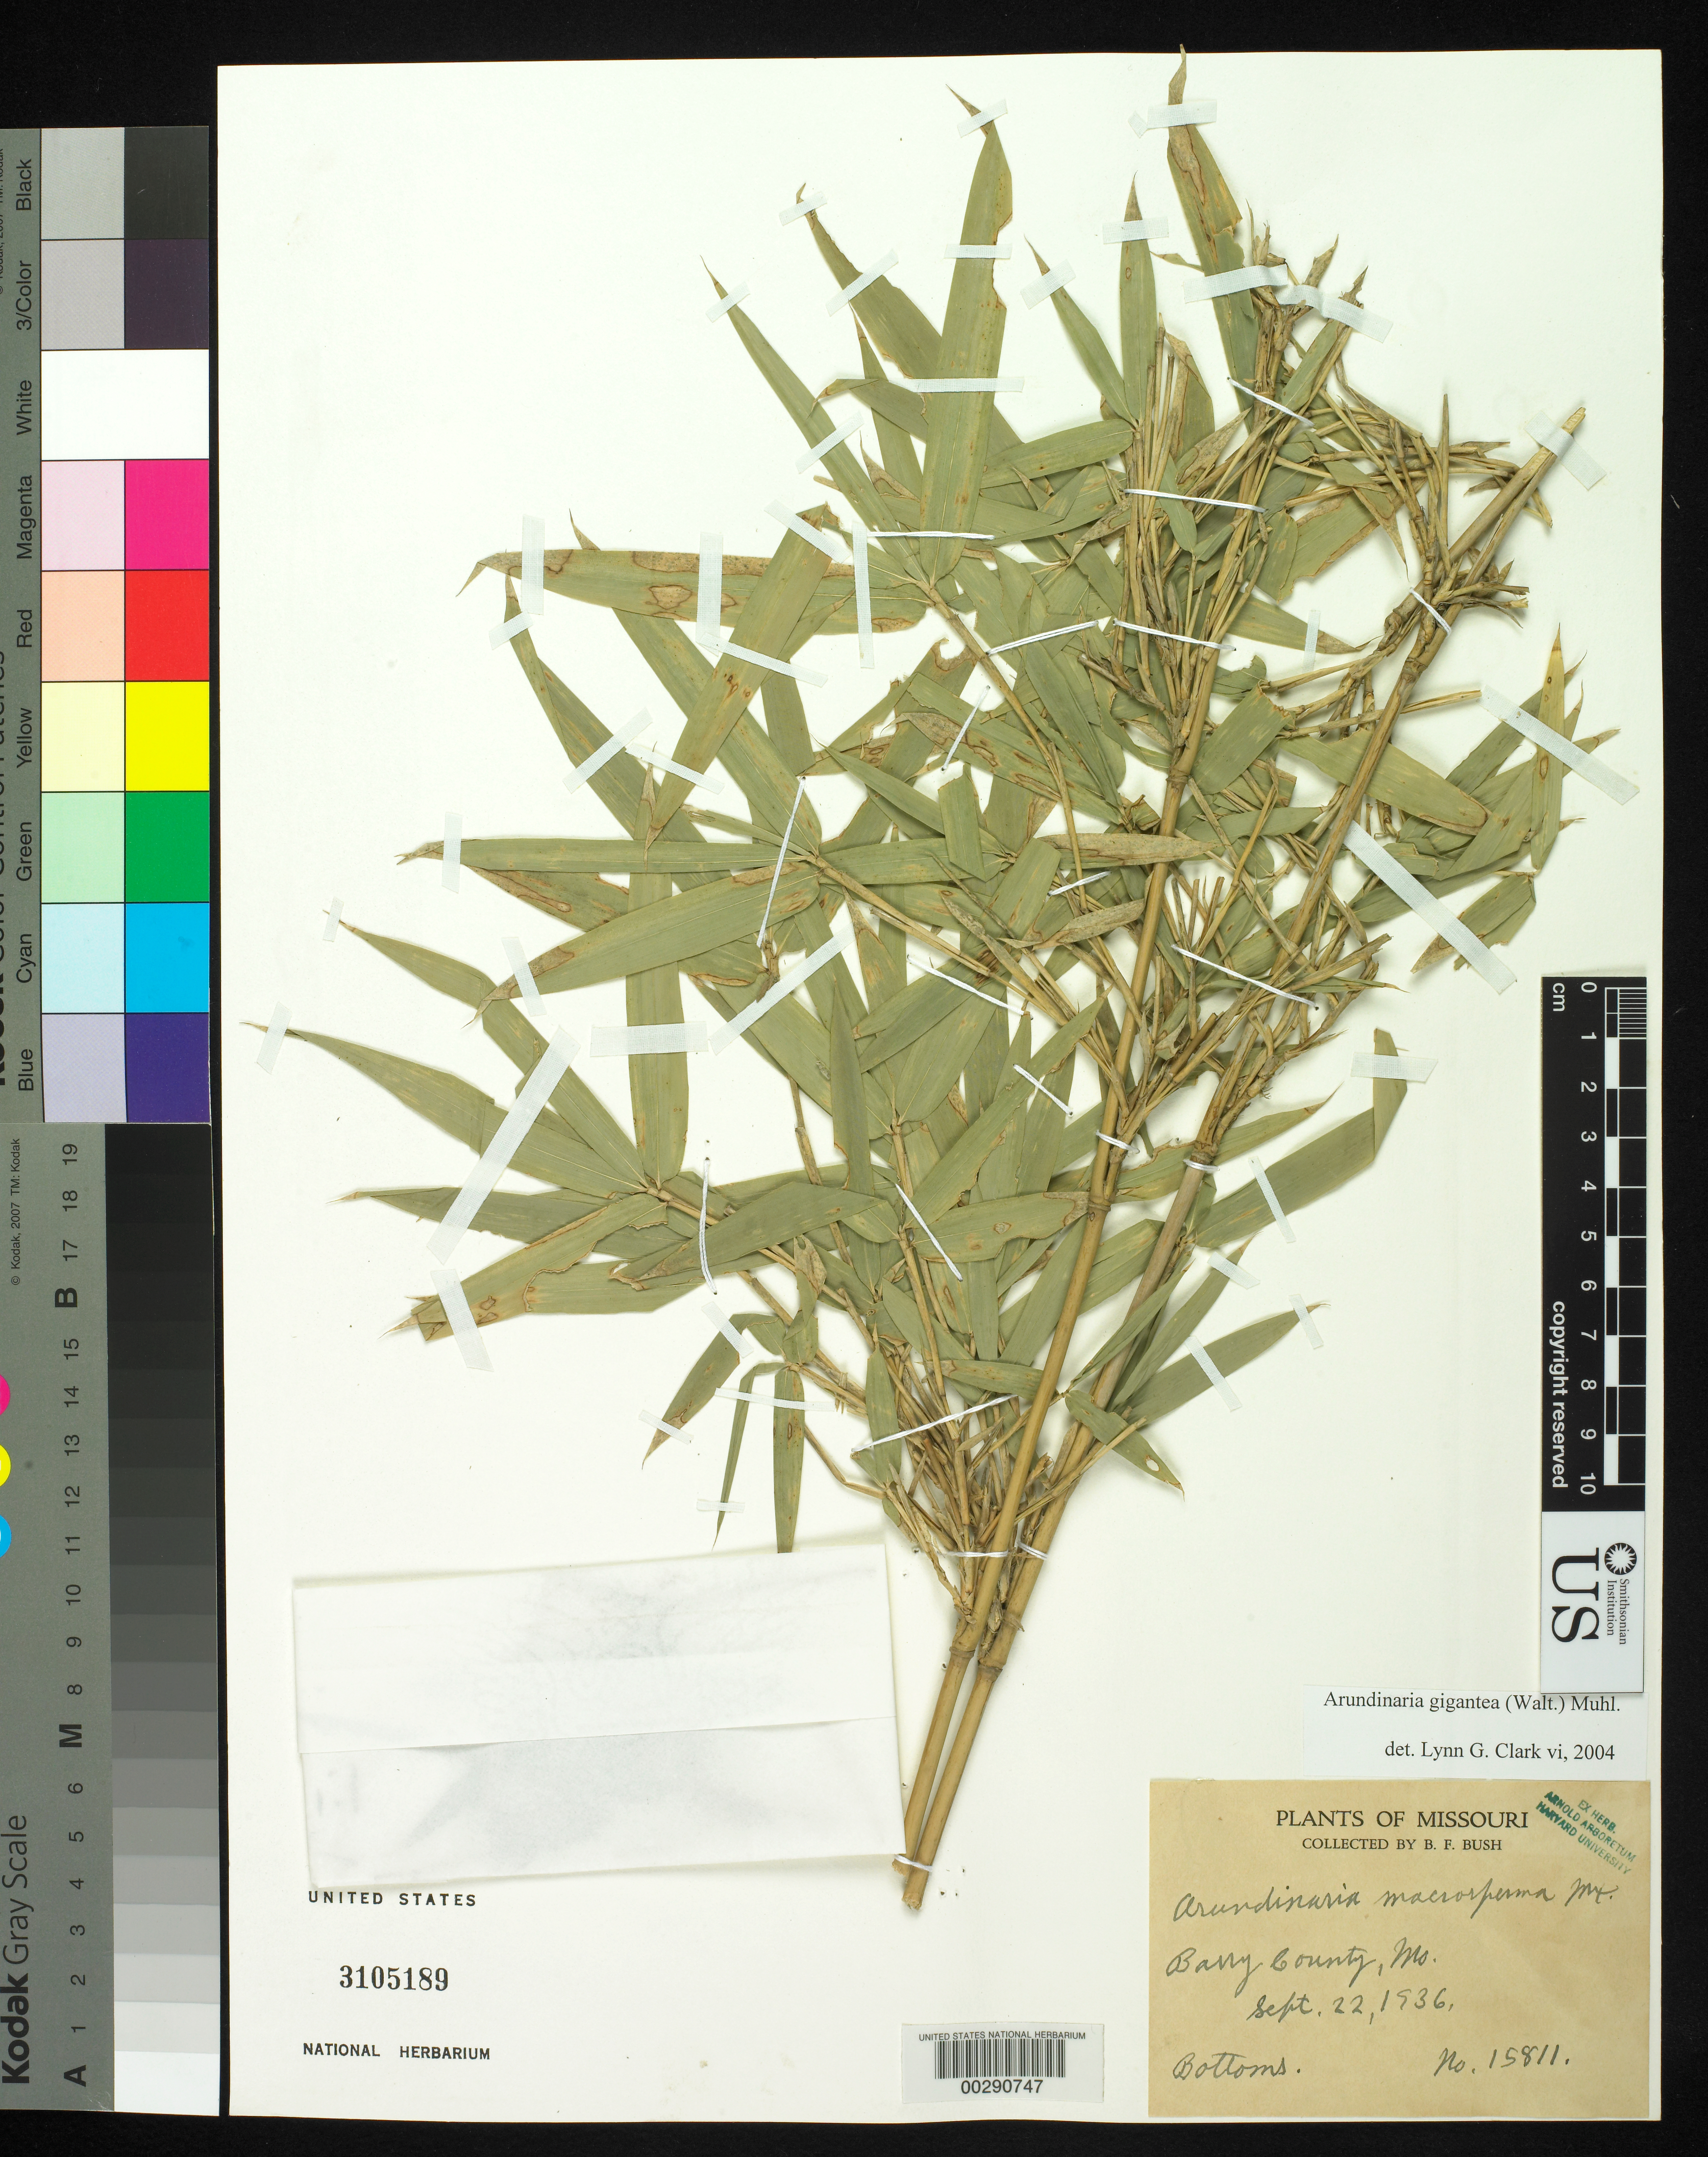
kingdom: Plantae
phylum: Tracheophyta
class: Liliopsida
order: Poales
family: Poaceae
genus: Arundinaria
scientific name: Arundinaria gigantea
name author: (Walter) Muhl.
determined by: Clark, Lynn G., (ISC), Iowa State University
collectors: B. F. Bush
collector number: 15811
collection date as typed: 22 Sep 1936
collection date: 1936-09-22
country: United States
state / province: Missouri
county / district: Barry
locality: Bottoms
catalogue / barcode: US 3105189